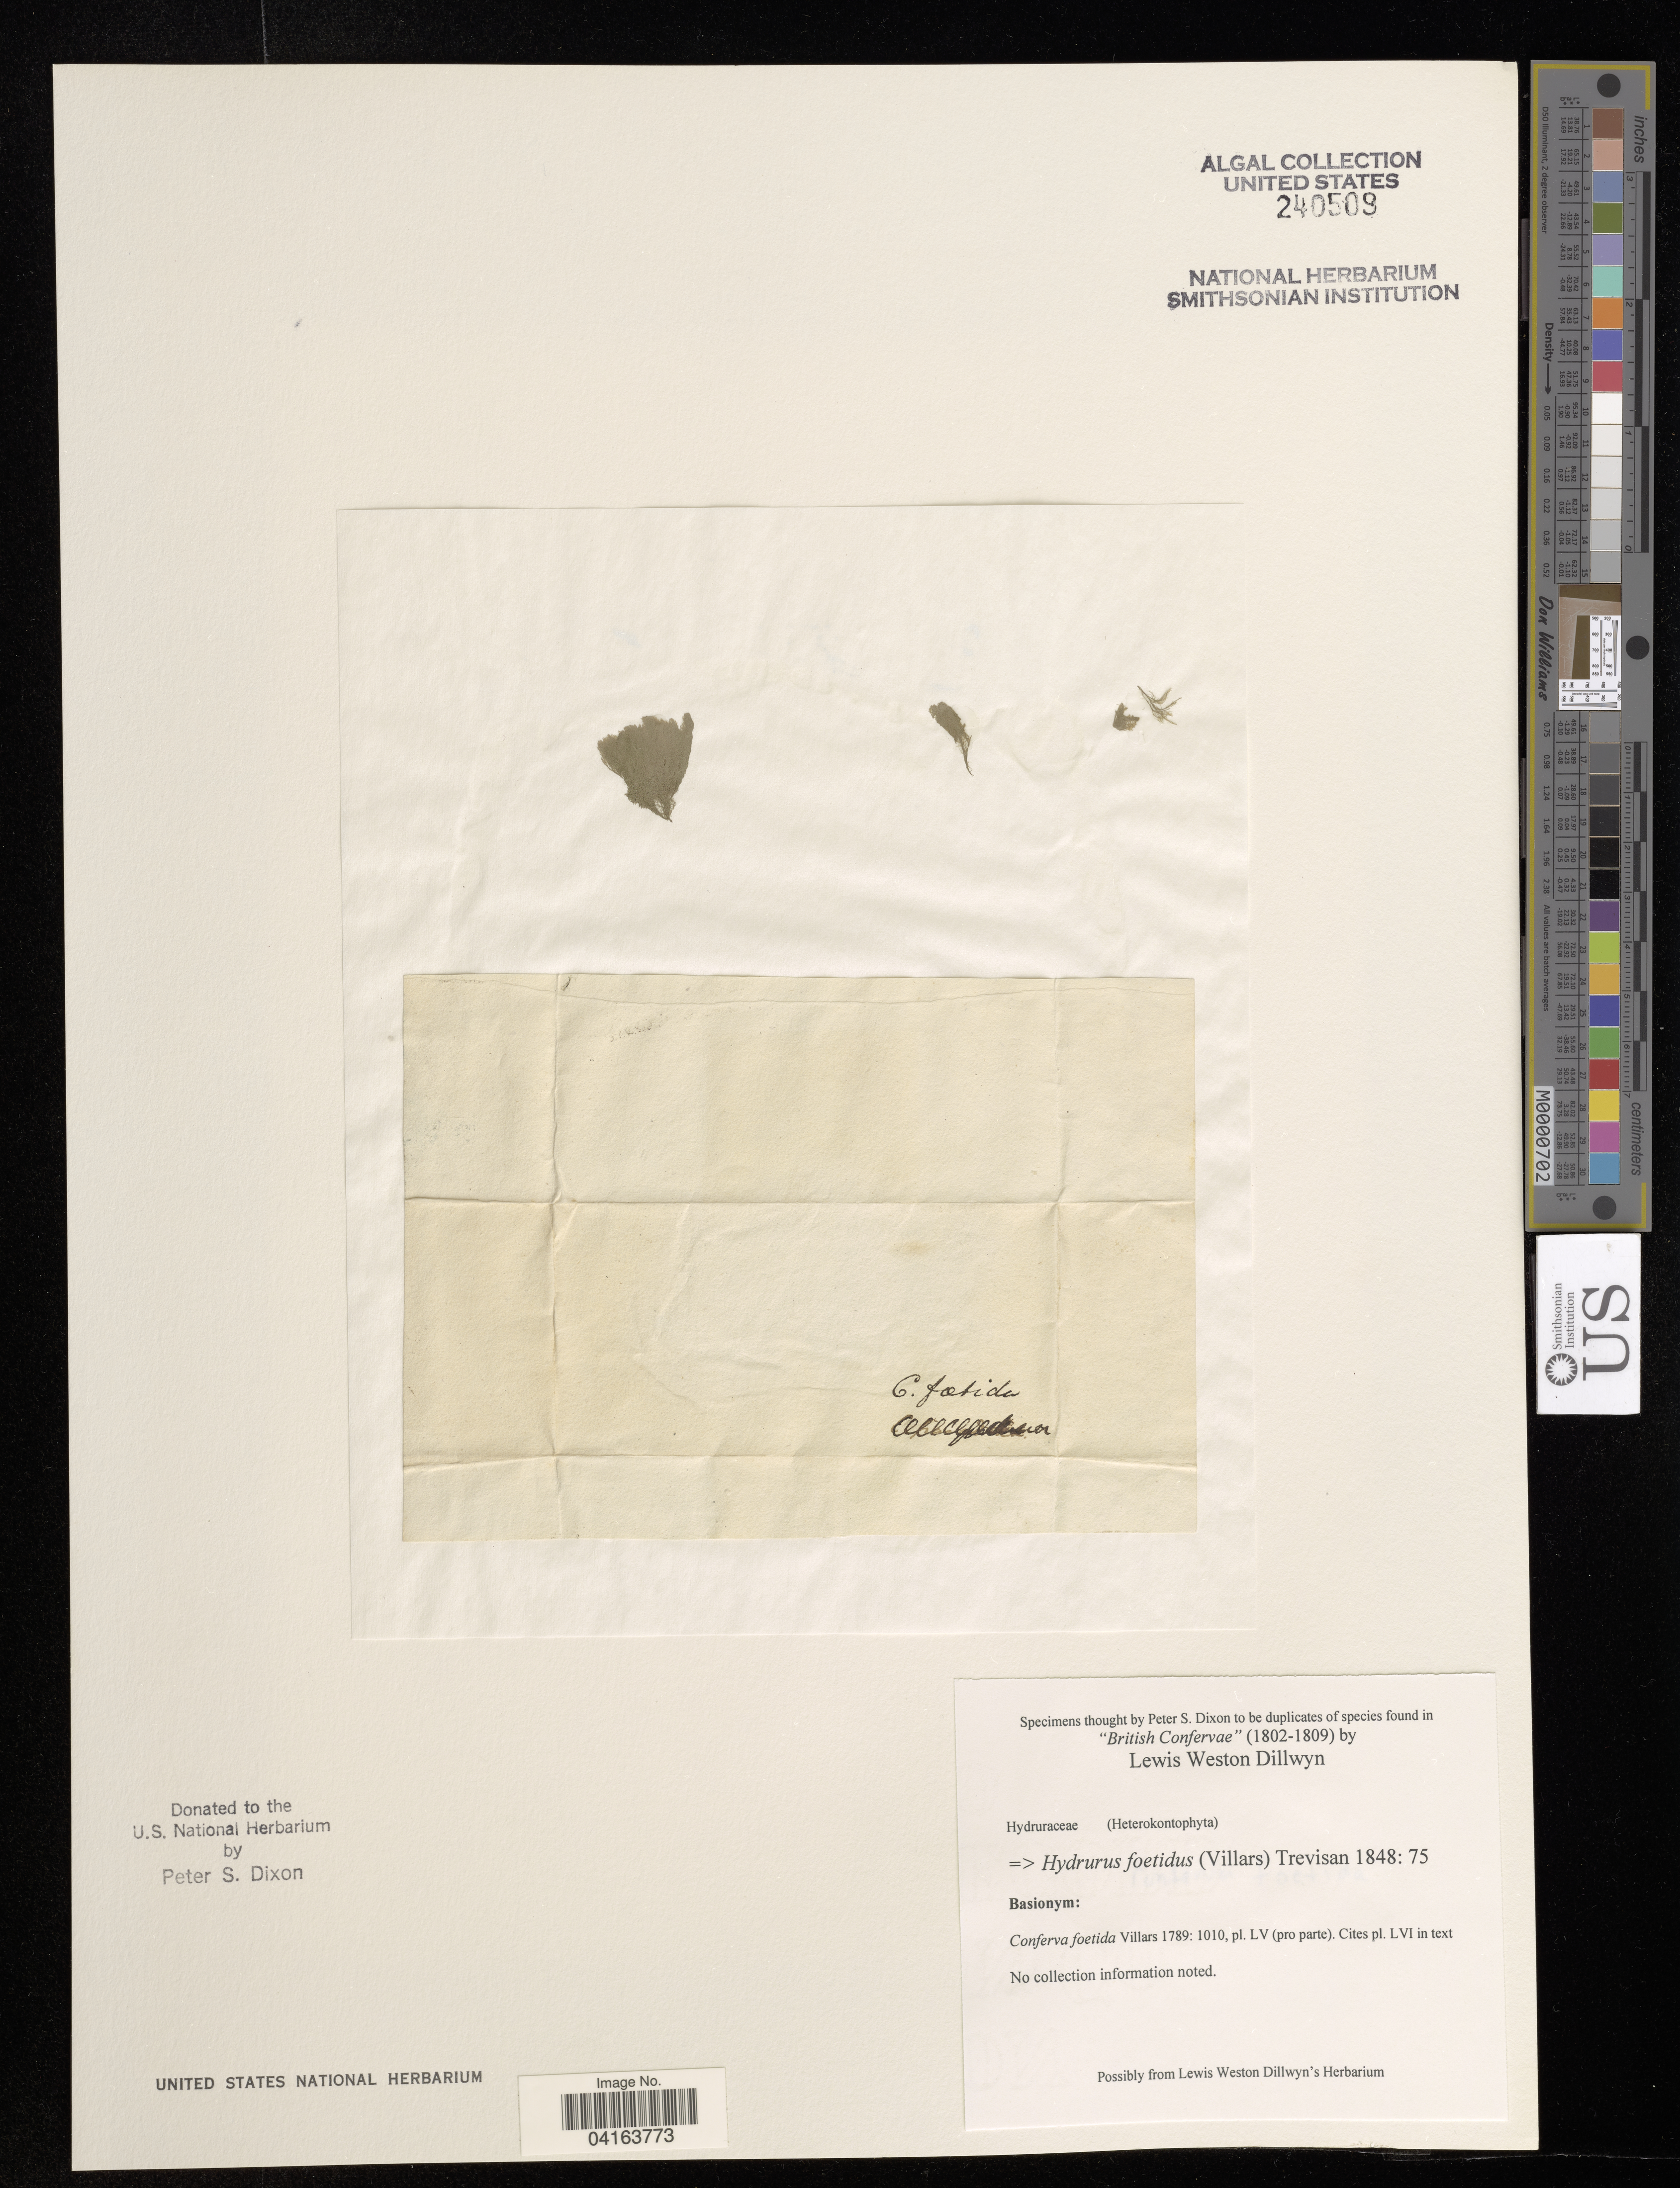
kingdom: Chromista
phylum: Ochrophyta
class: Chrysophyceae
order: Hydrurales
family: Hydruraceae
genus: Hydrurus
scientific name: Hydrurus foetidus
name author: (Villars) Trevis.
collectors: P. S. Dixon & L. W. Dillwyn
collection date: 1802/1809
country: United Kingdom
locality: British Confervae.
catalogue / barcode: US 240508